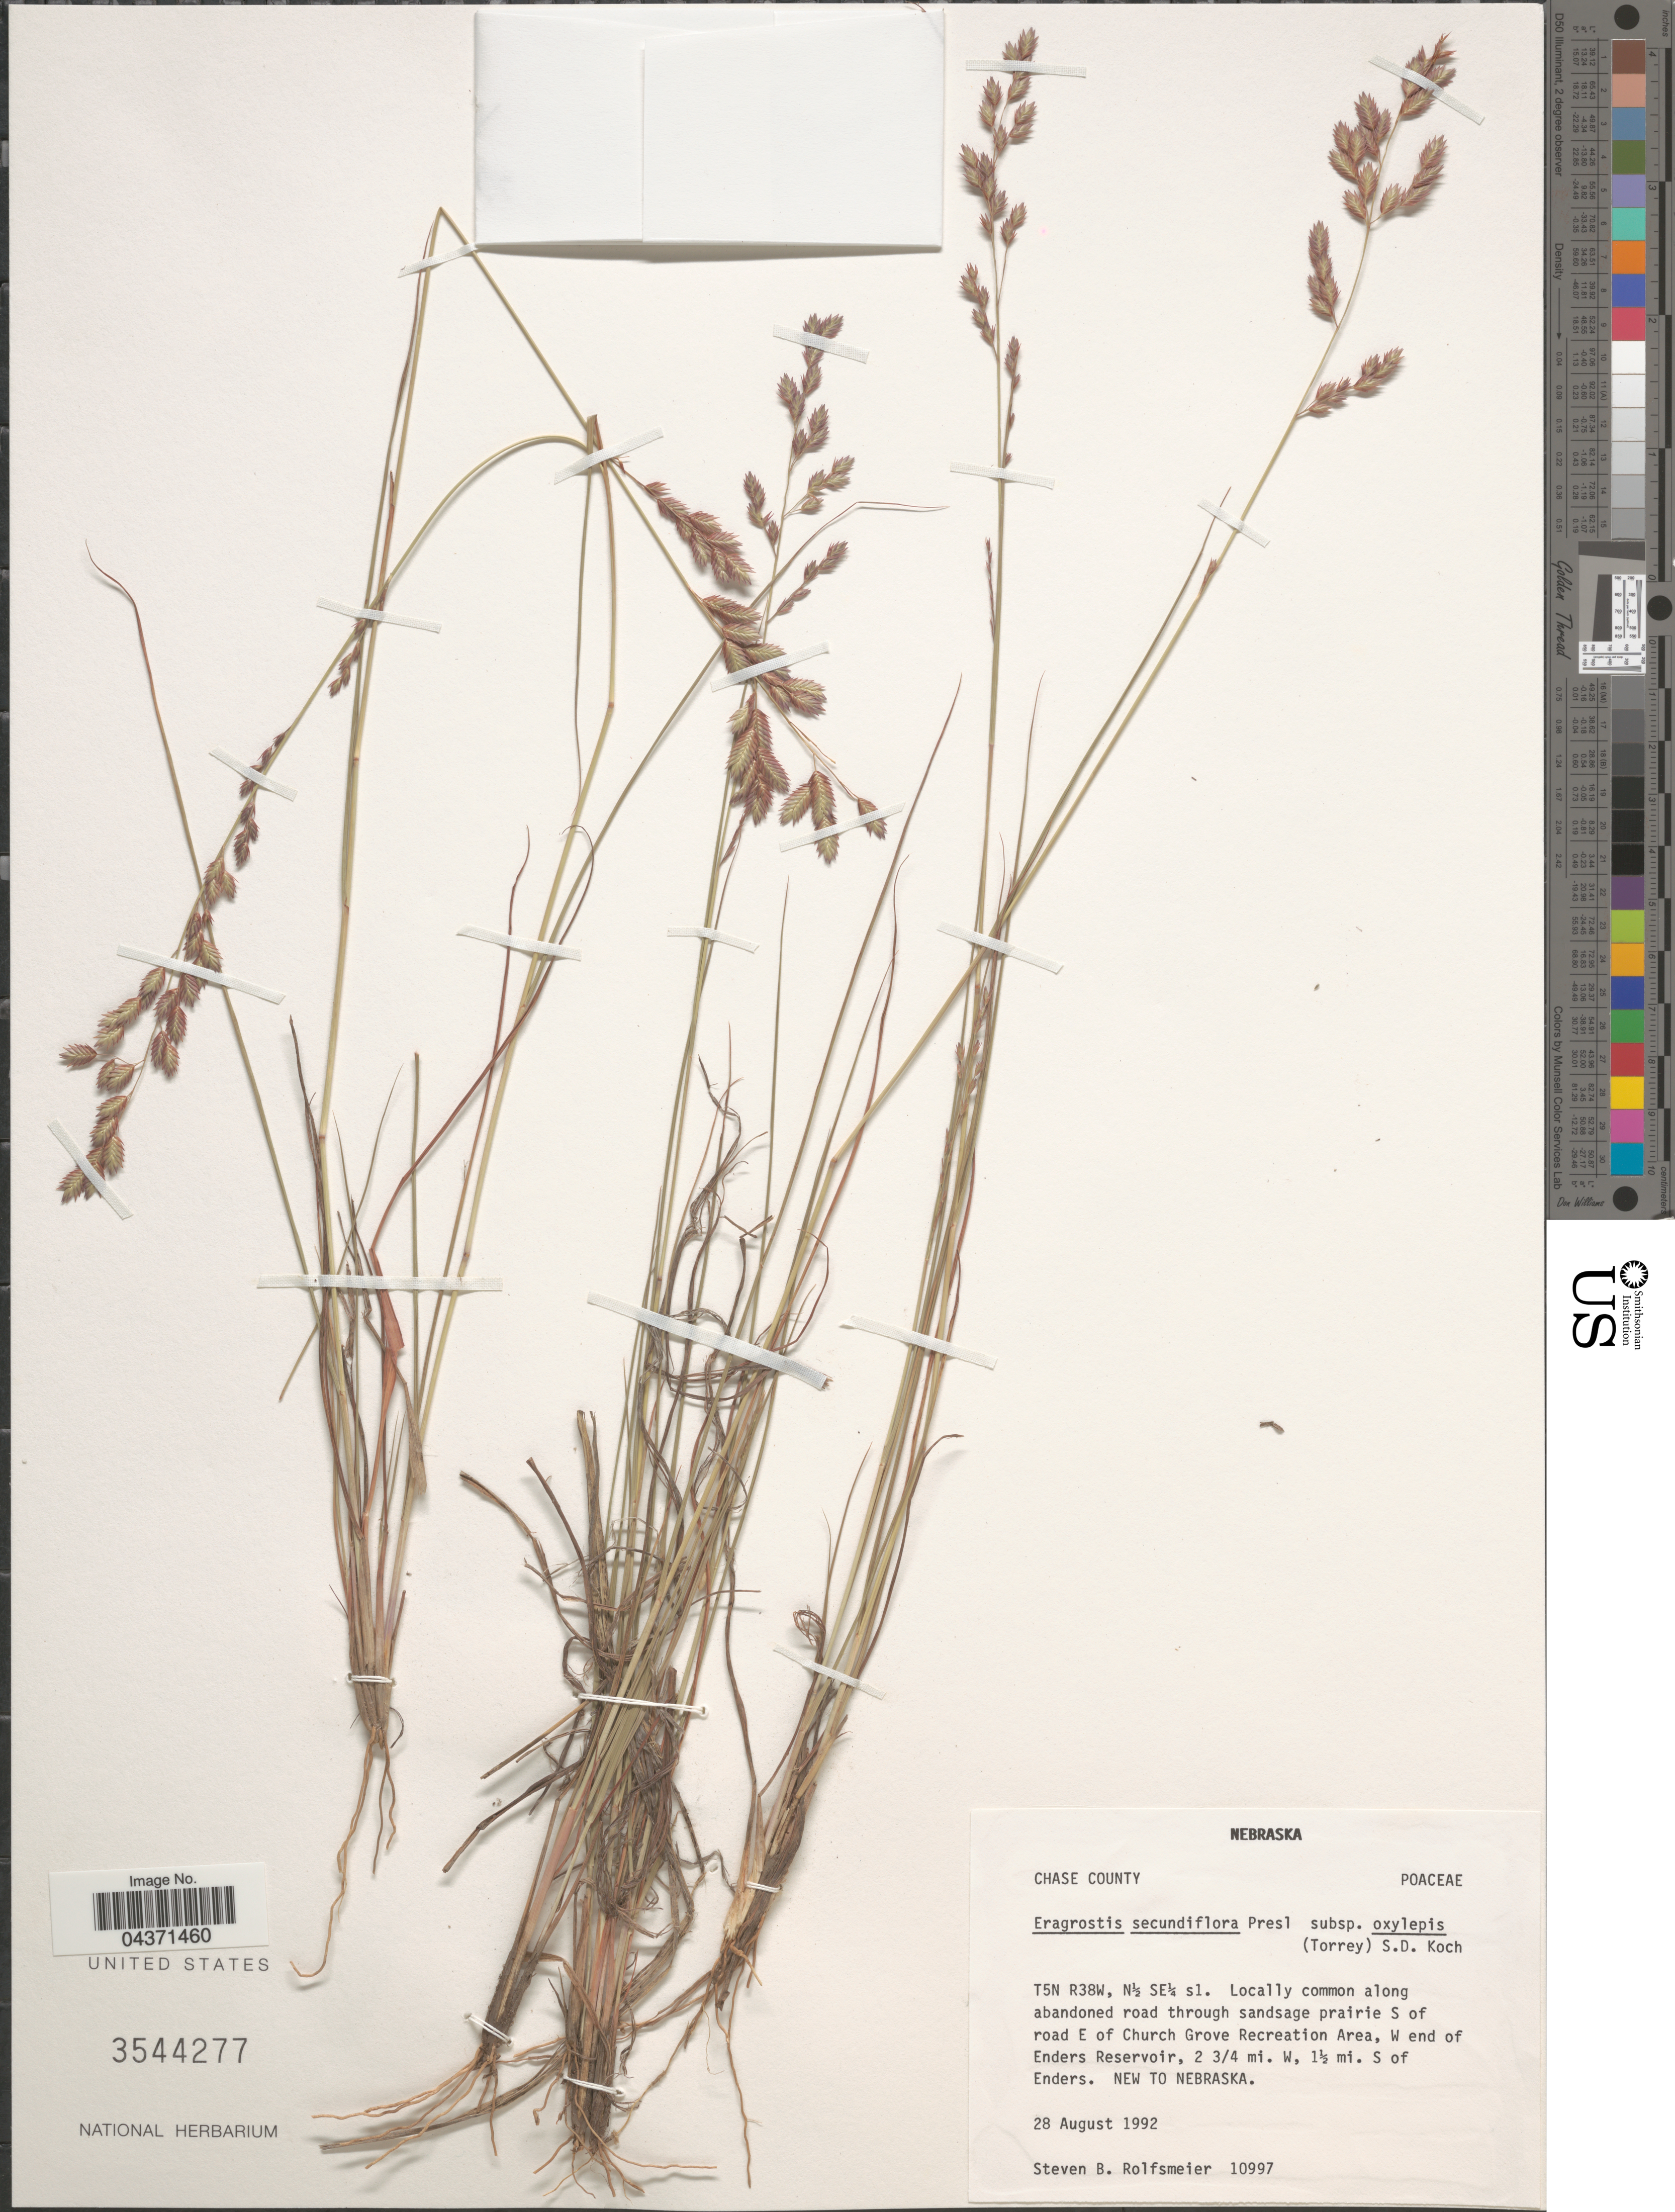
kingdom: Plantae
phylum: Tracheophyta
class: Liliopsida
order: Poales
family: Poaceae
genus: Eragrostis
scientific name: Eragrostis secundiflora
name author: J. Presl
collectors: S. Rolfsmeier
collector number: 10997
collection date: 1992-08-28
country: United States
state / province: Nebraska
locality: Chase County. T5N R38W, N½ SE¼ sl. Locally common along abandoned road through sandsage prairie S of road E of Church Grove Recreation Area, W end of Enders Reservoir, 2 ¾ mi. W, 1½ mi. S of Enders. New to Nebraska.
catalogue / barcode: US 3544277